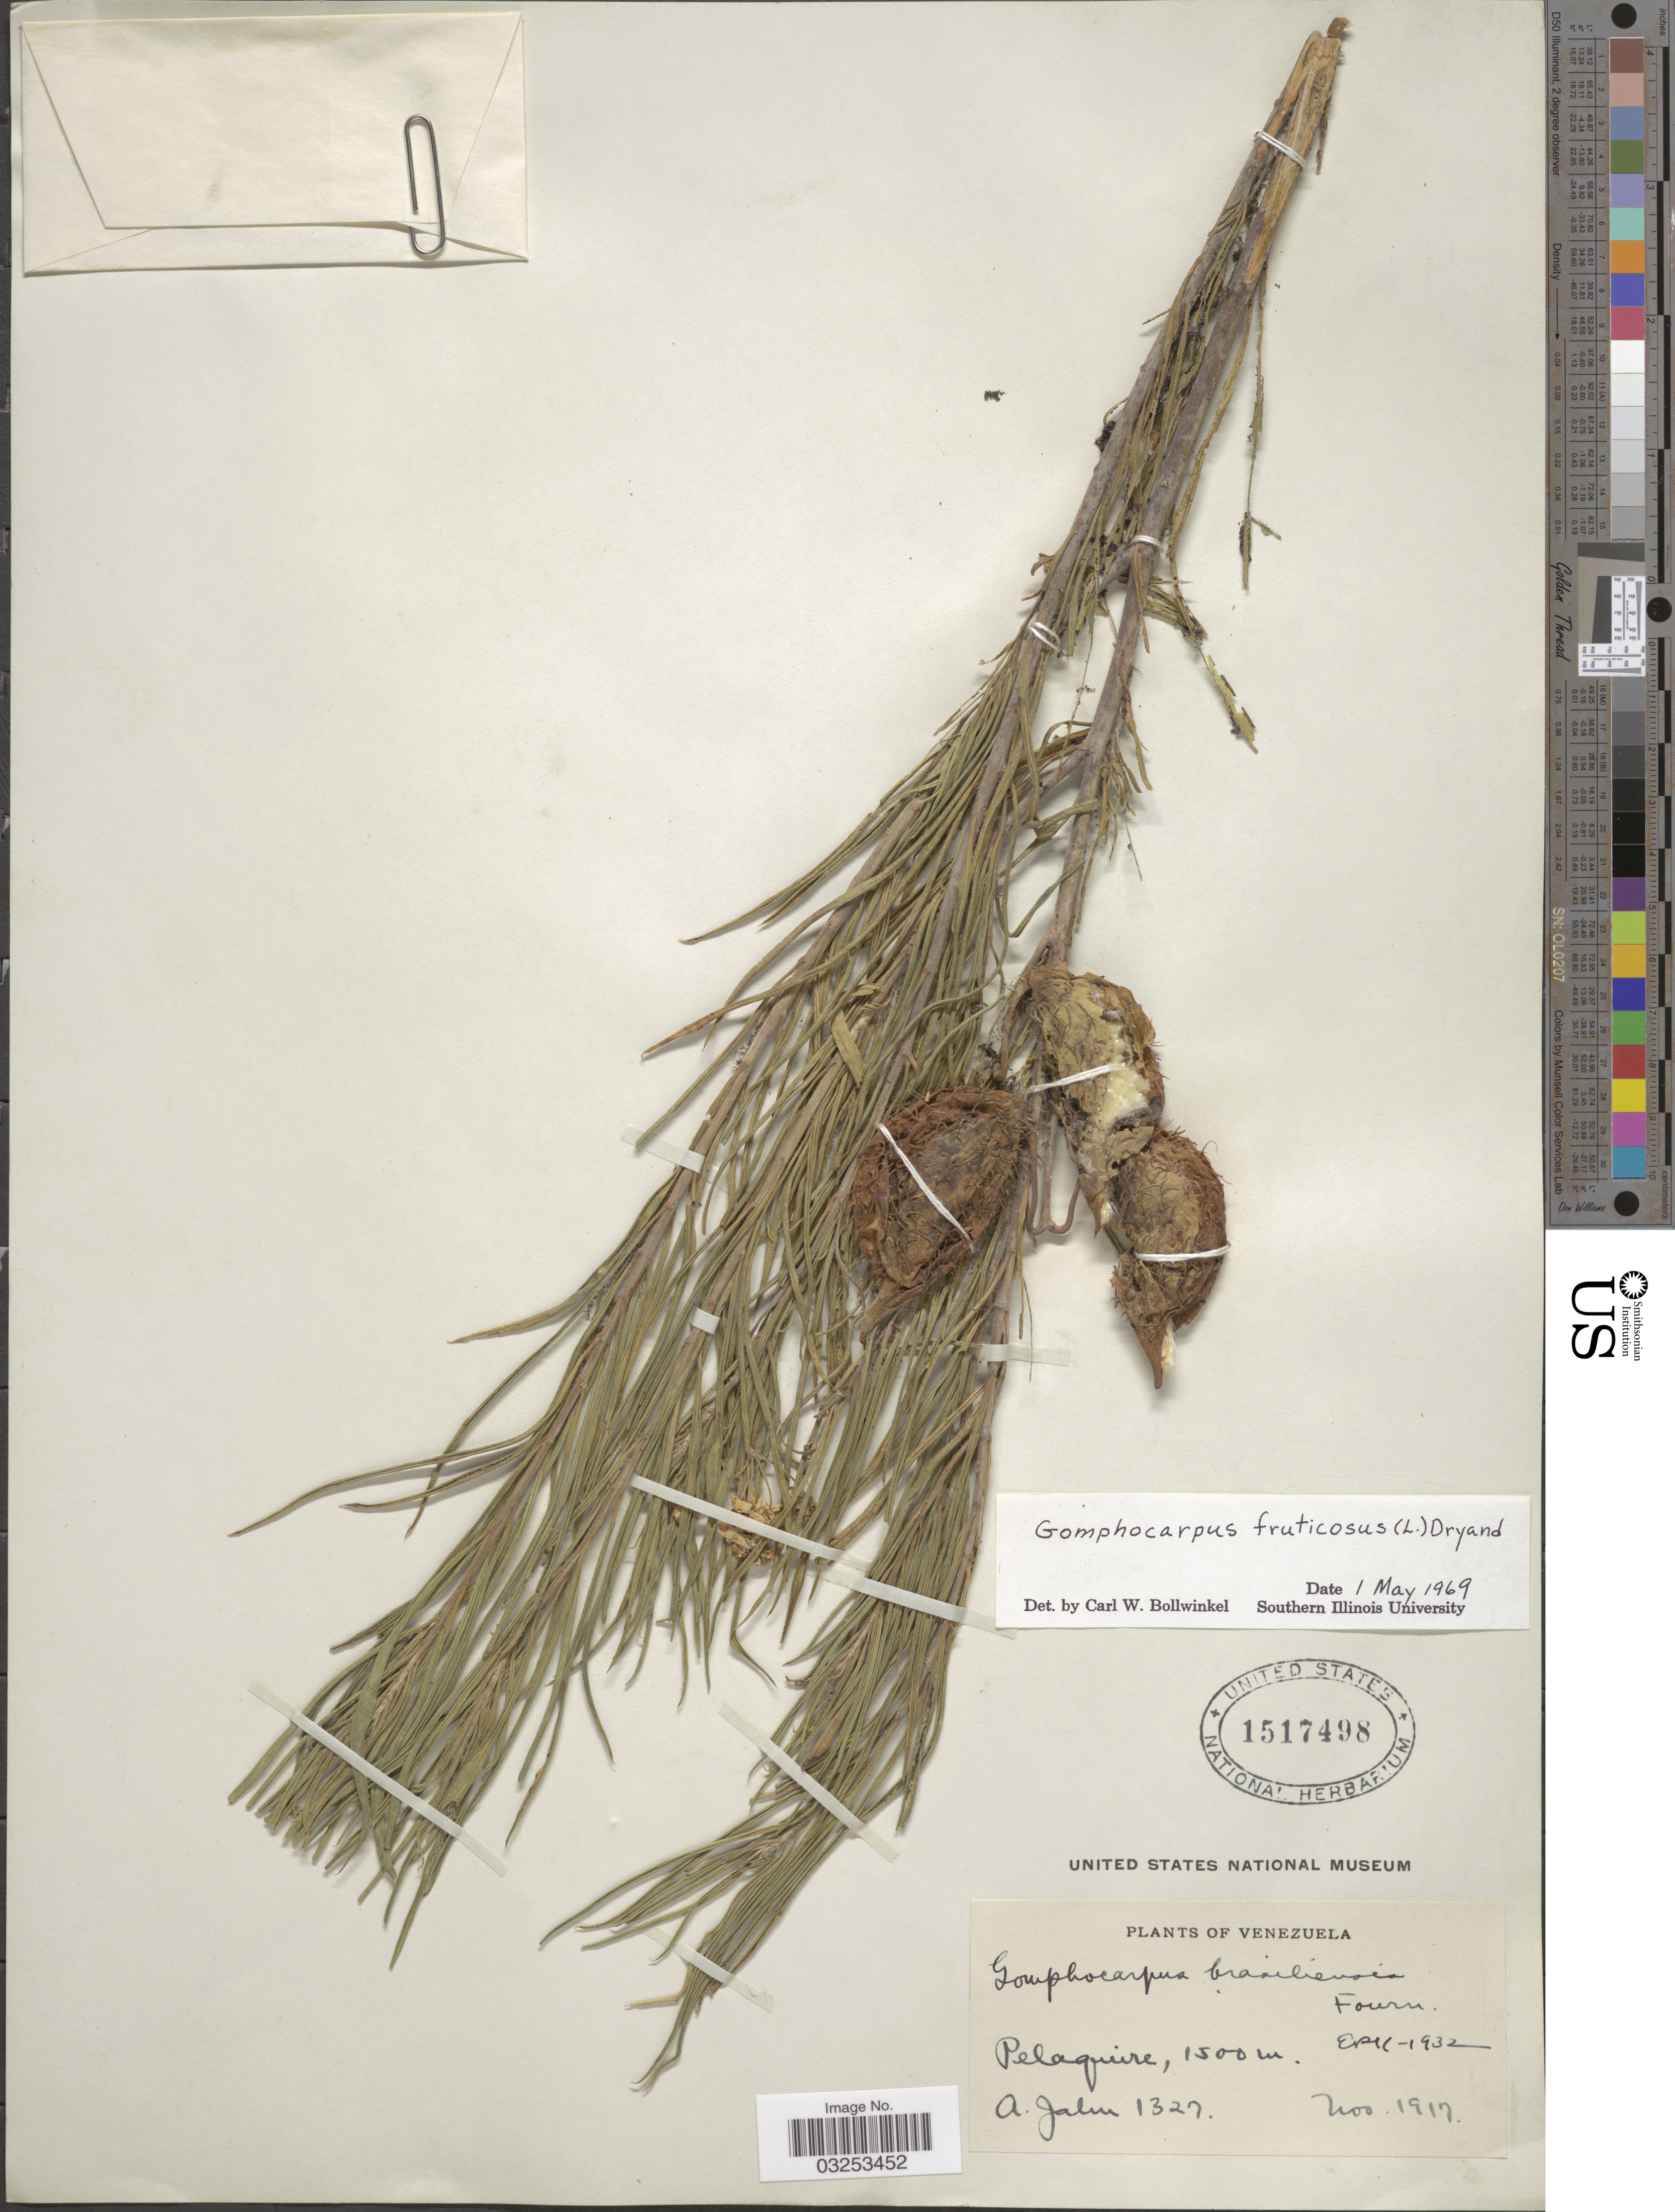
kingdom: Plantae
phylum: Tracheophyta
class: Magnoliopsida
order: Gentianales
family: Apocynaceae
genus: Gomphocarpus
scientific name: Gomphocarpus fruticosus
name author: (L.) W.T. Aiton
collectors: A. Jalm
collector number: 1327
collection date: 1917-11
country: Venezuela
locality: Pelaquire.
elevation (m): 1500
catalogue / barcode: US 1517498